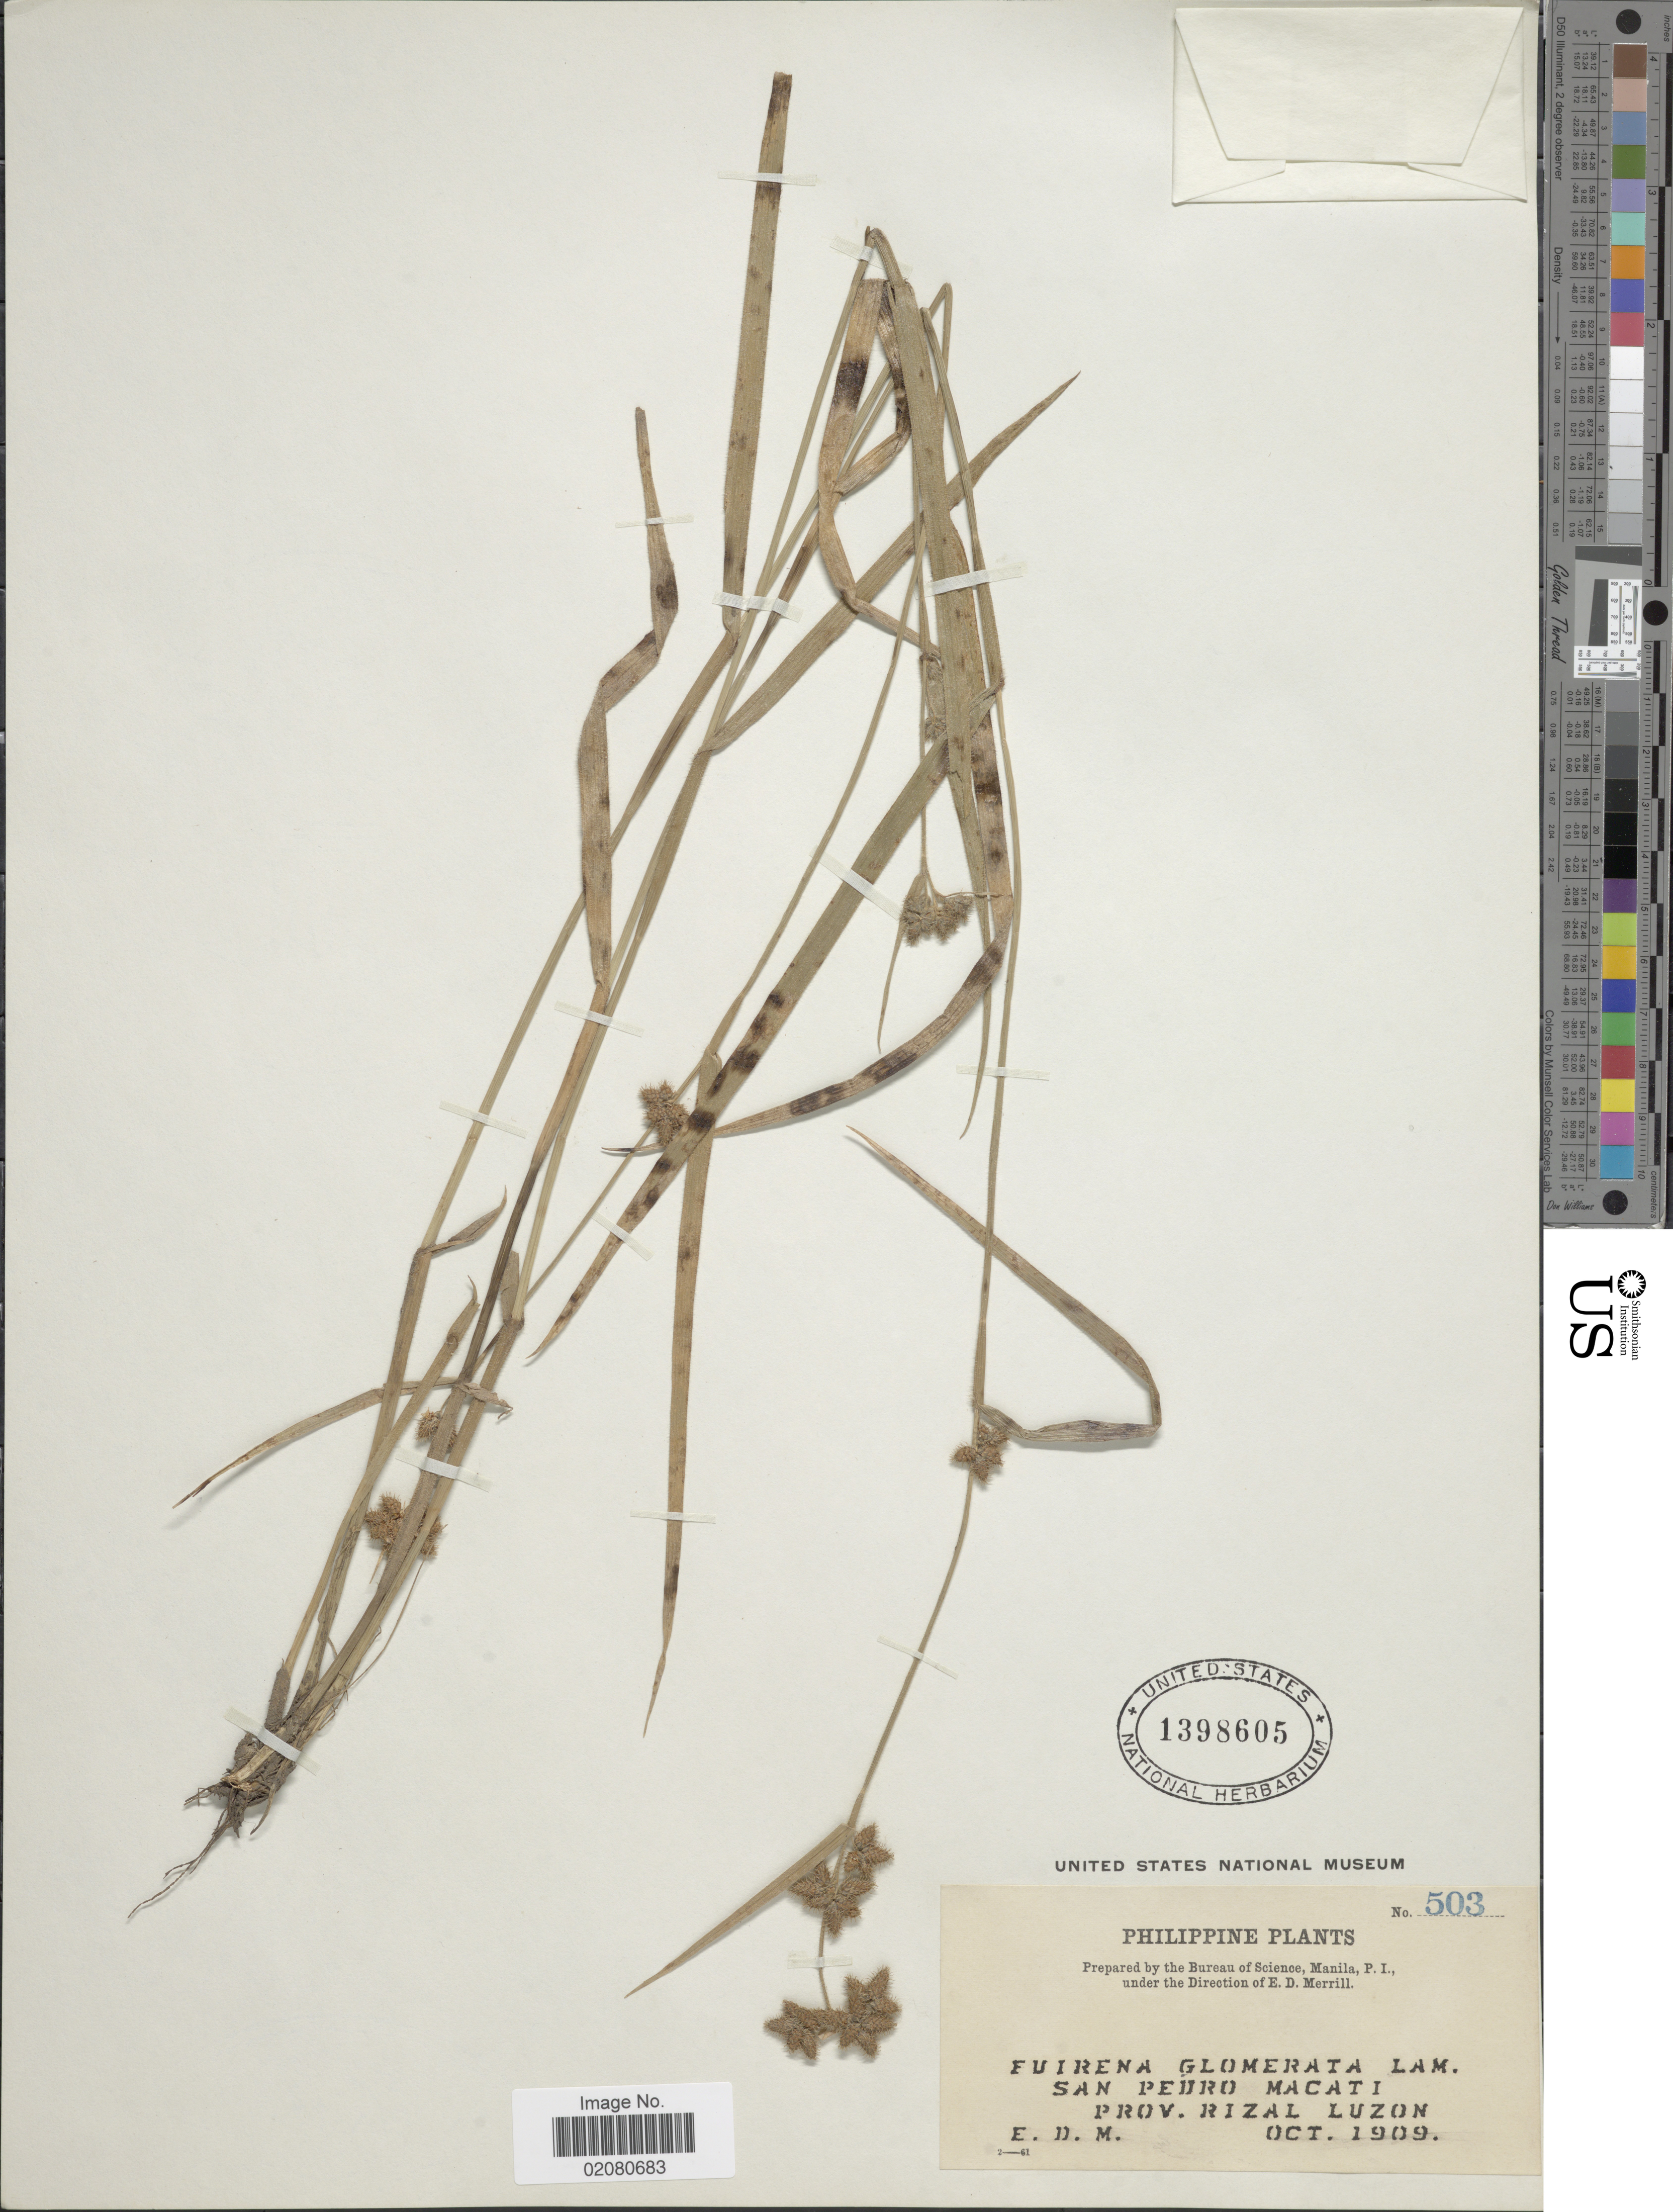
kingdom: Plantae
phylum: Tracheophyta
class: Liliopsida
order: Poales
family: Cyperaceae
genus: Fuirena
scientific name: Fuirena ciliaris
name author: (L.) Roxb.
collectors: E. D. Merrill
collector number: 503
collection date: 1909-10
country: Philippines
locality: San Pedro macati, Prov. Rizal Luzon.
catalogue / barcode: US 1398605